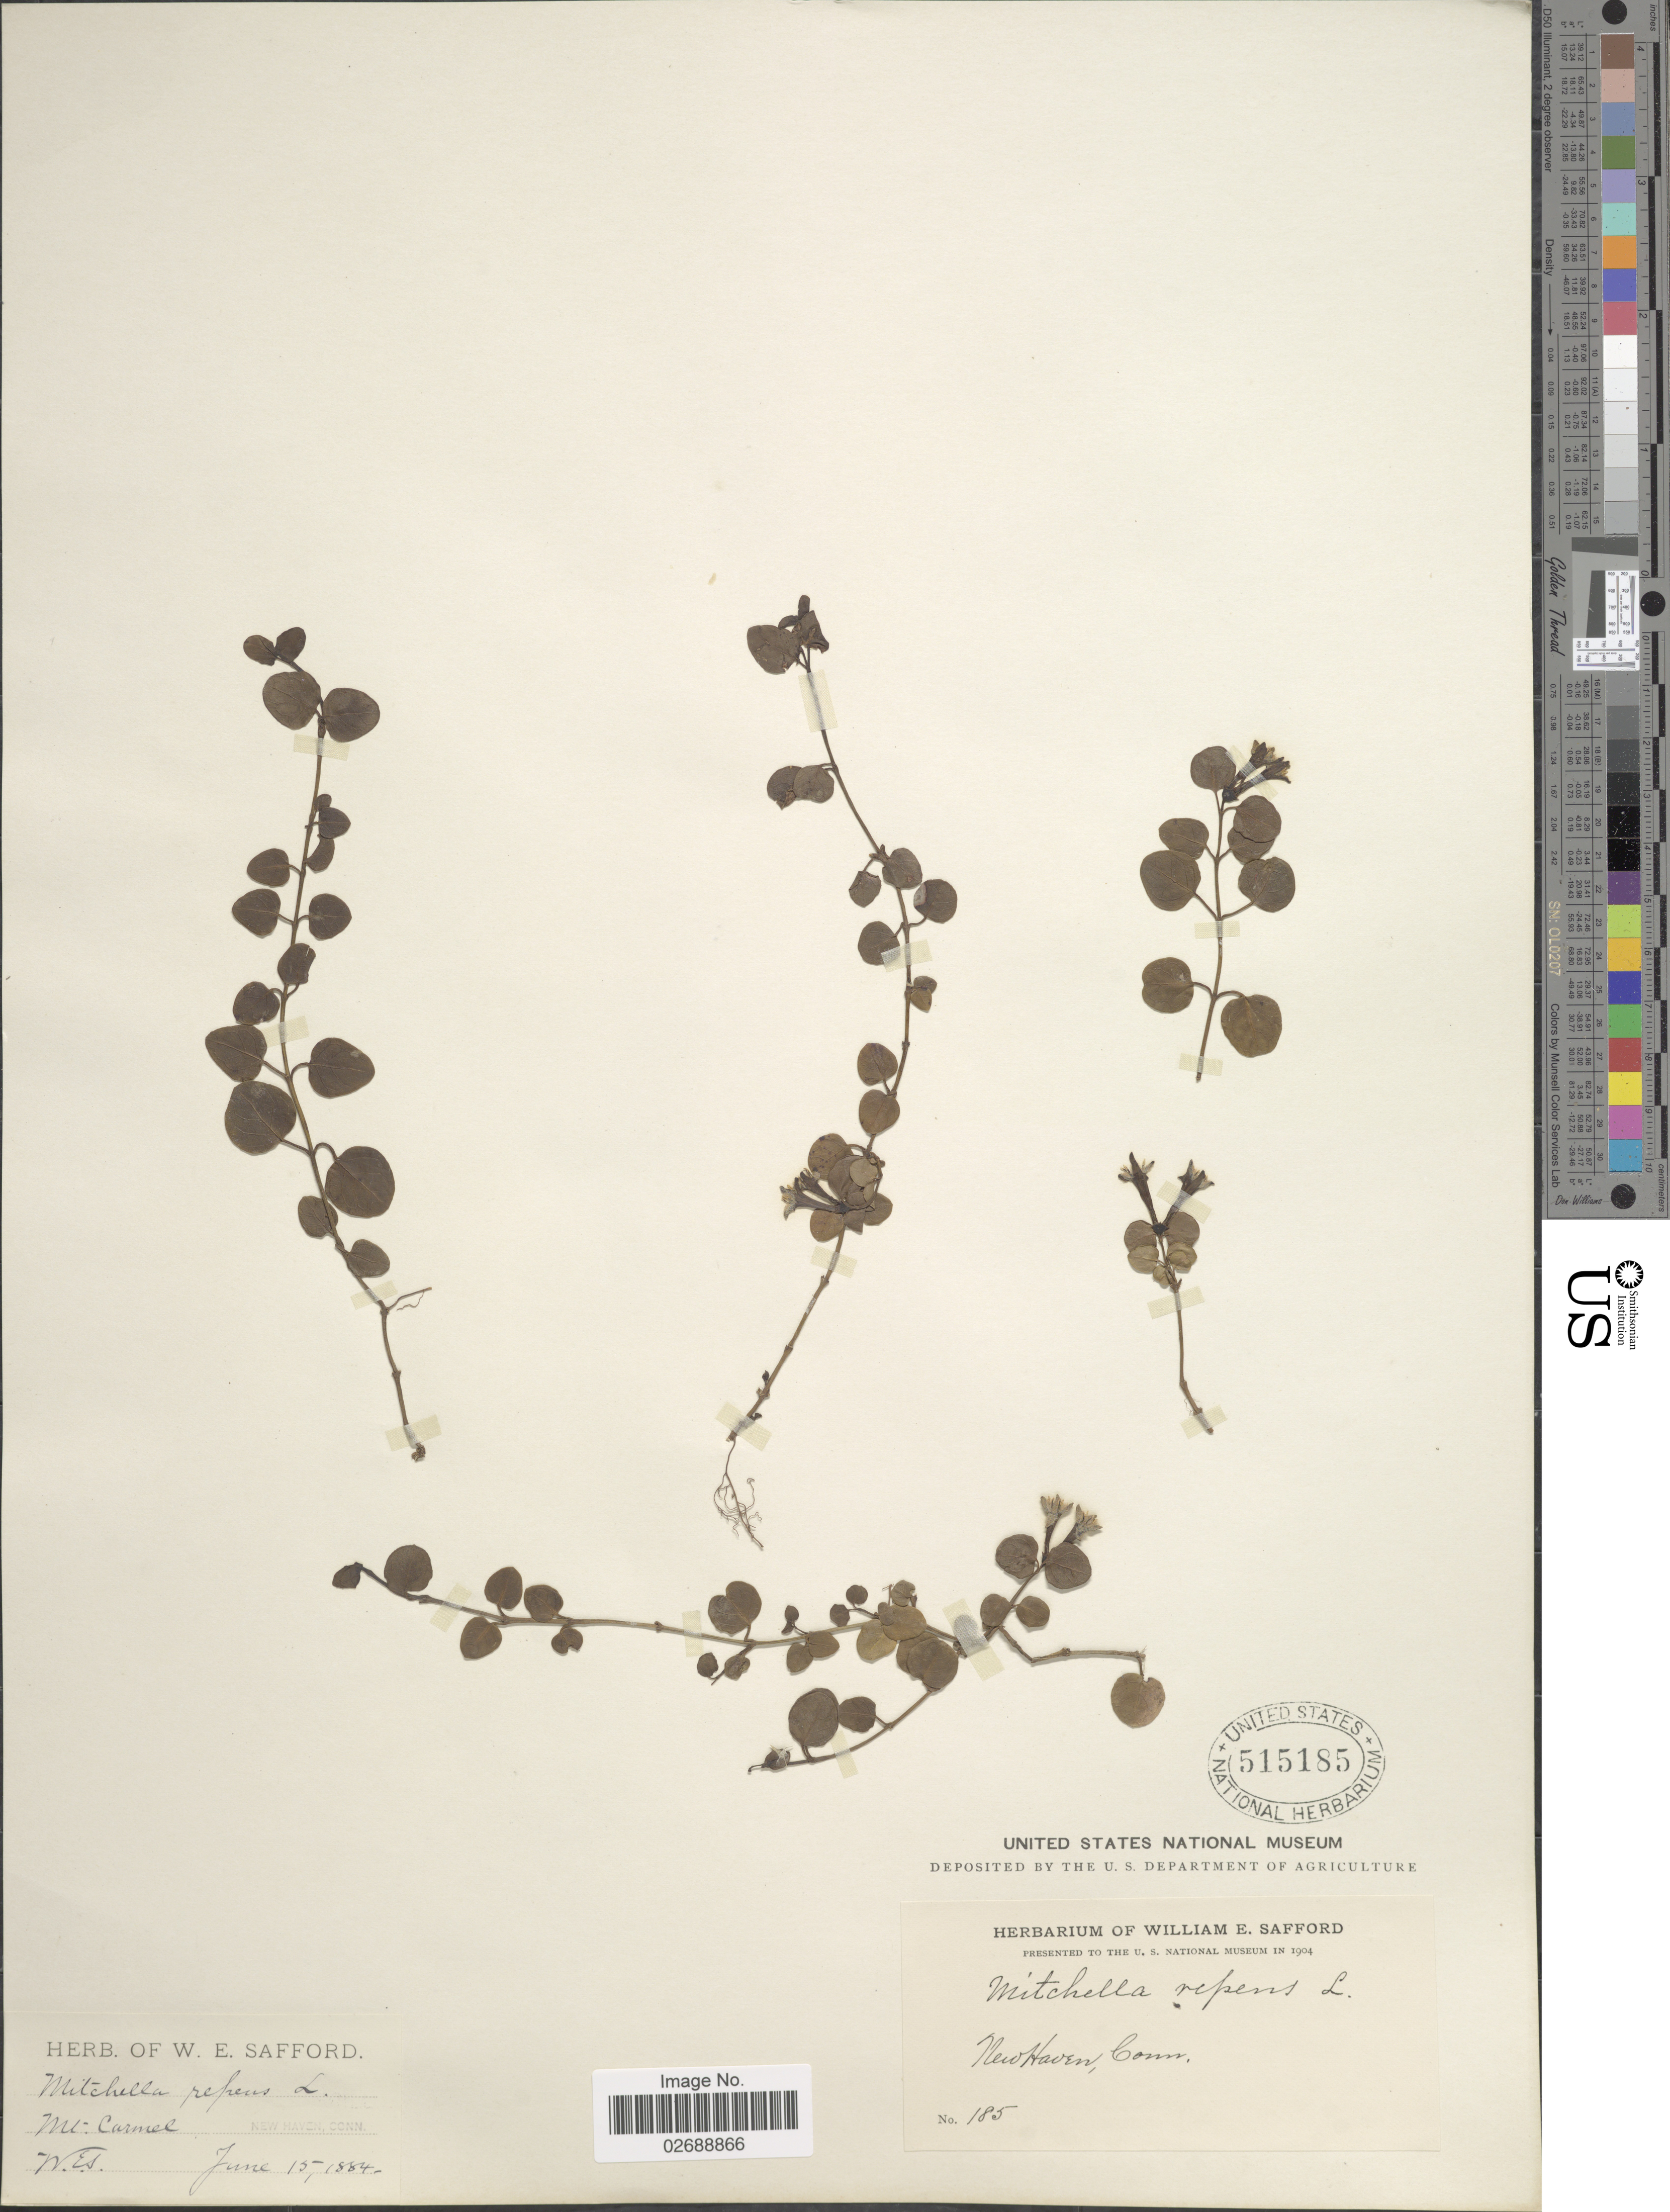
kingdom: Plantae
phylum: Tracheophyta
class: Magnoliopsida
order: Gentianales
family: Rubiaceae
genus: Mitchella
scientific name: Mitchella repens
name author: L.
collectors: W. E. Safford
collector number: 185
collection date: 1884-06-15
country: United States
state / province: Connecticut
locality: Mt. Carmel. New Haven.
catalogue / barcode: US 515185